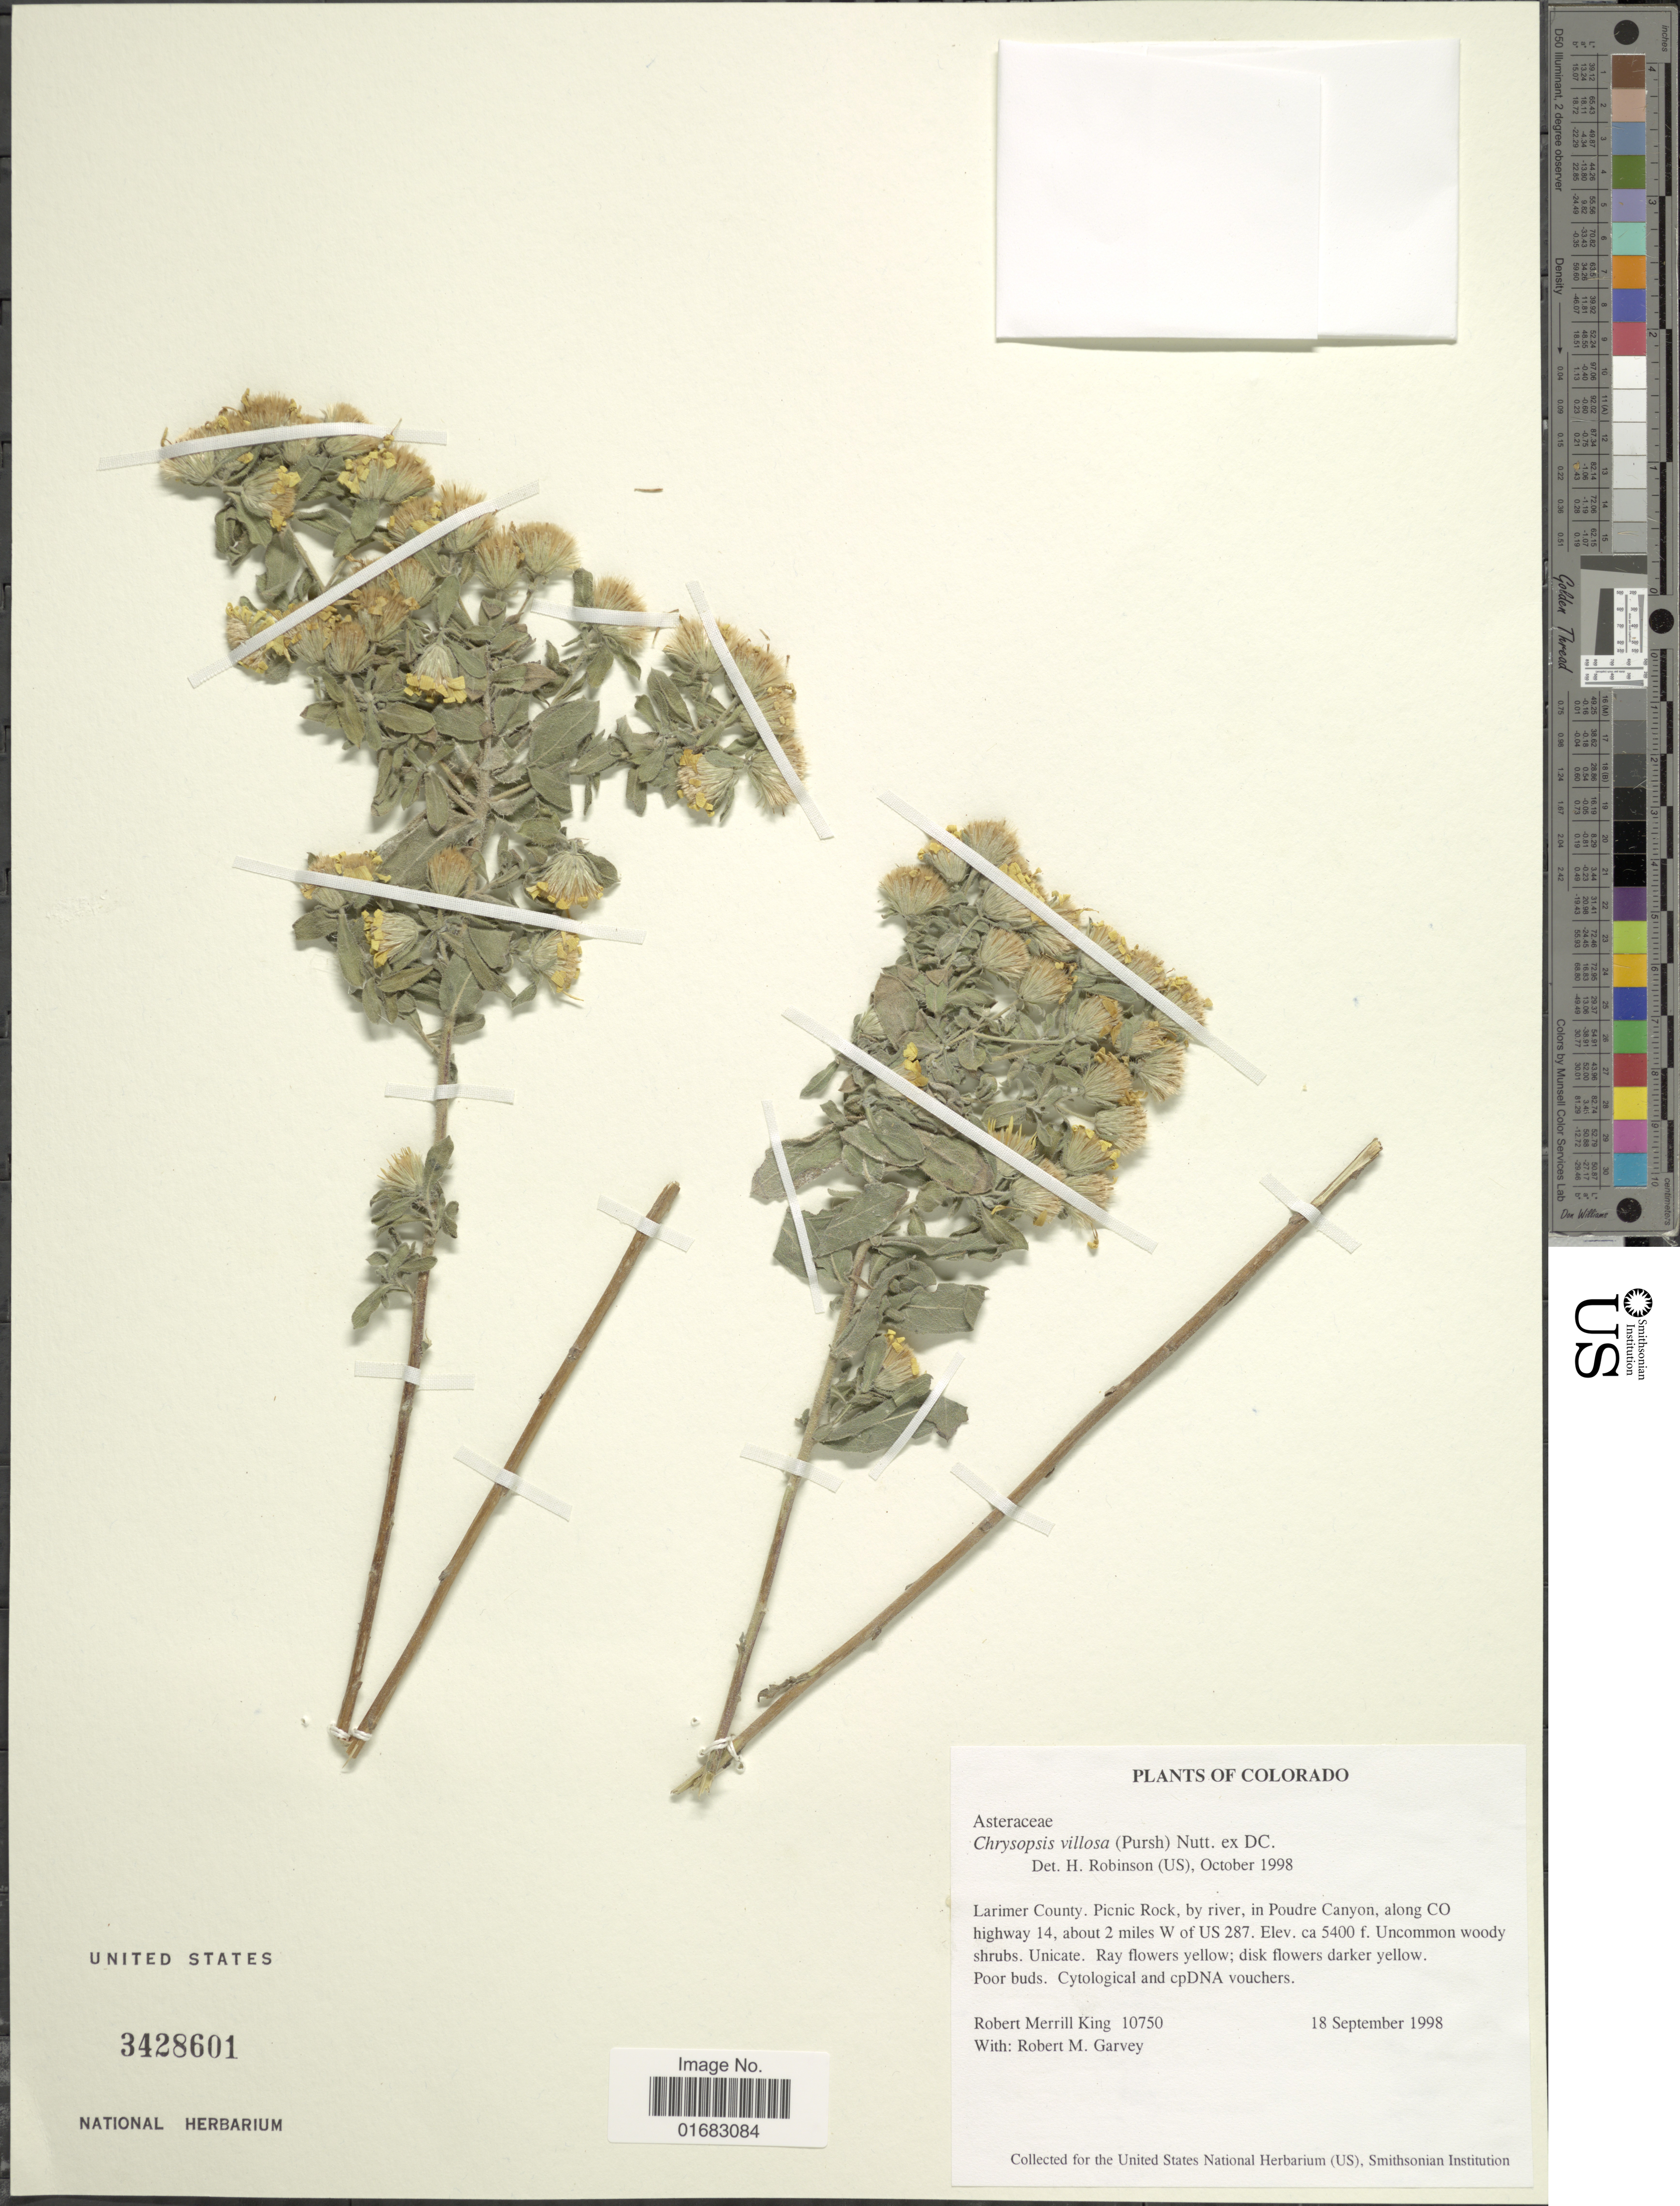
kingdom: Plantae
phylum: Tracheophyta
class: Magnoliopsida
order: Asterales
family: Asteraceae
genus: Heterotheca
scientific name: Heterotheca villosa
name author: (Pursh) Shinners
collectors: R. M. King & R. Garvey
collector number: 10750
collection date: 1998-09-18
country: United States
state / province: Colorado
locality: Colorado. Larimer County. Picnic Rock, by river, in Poudre Canyon, along CO highway 14, about 2 miles of US 287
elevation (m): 1646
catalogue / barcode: US 3428601